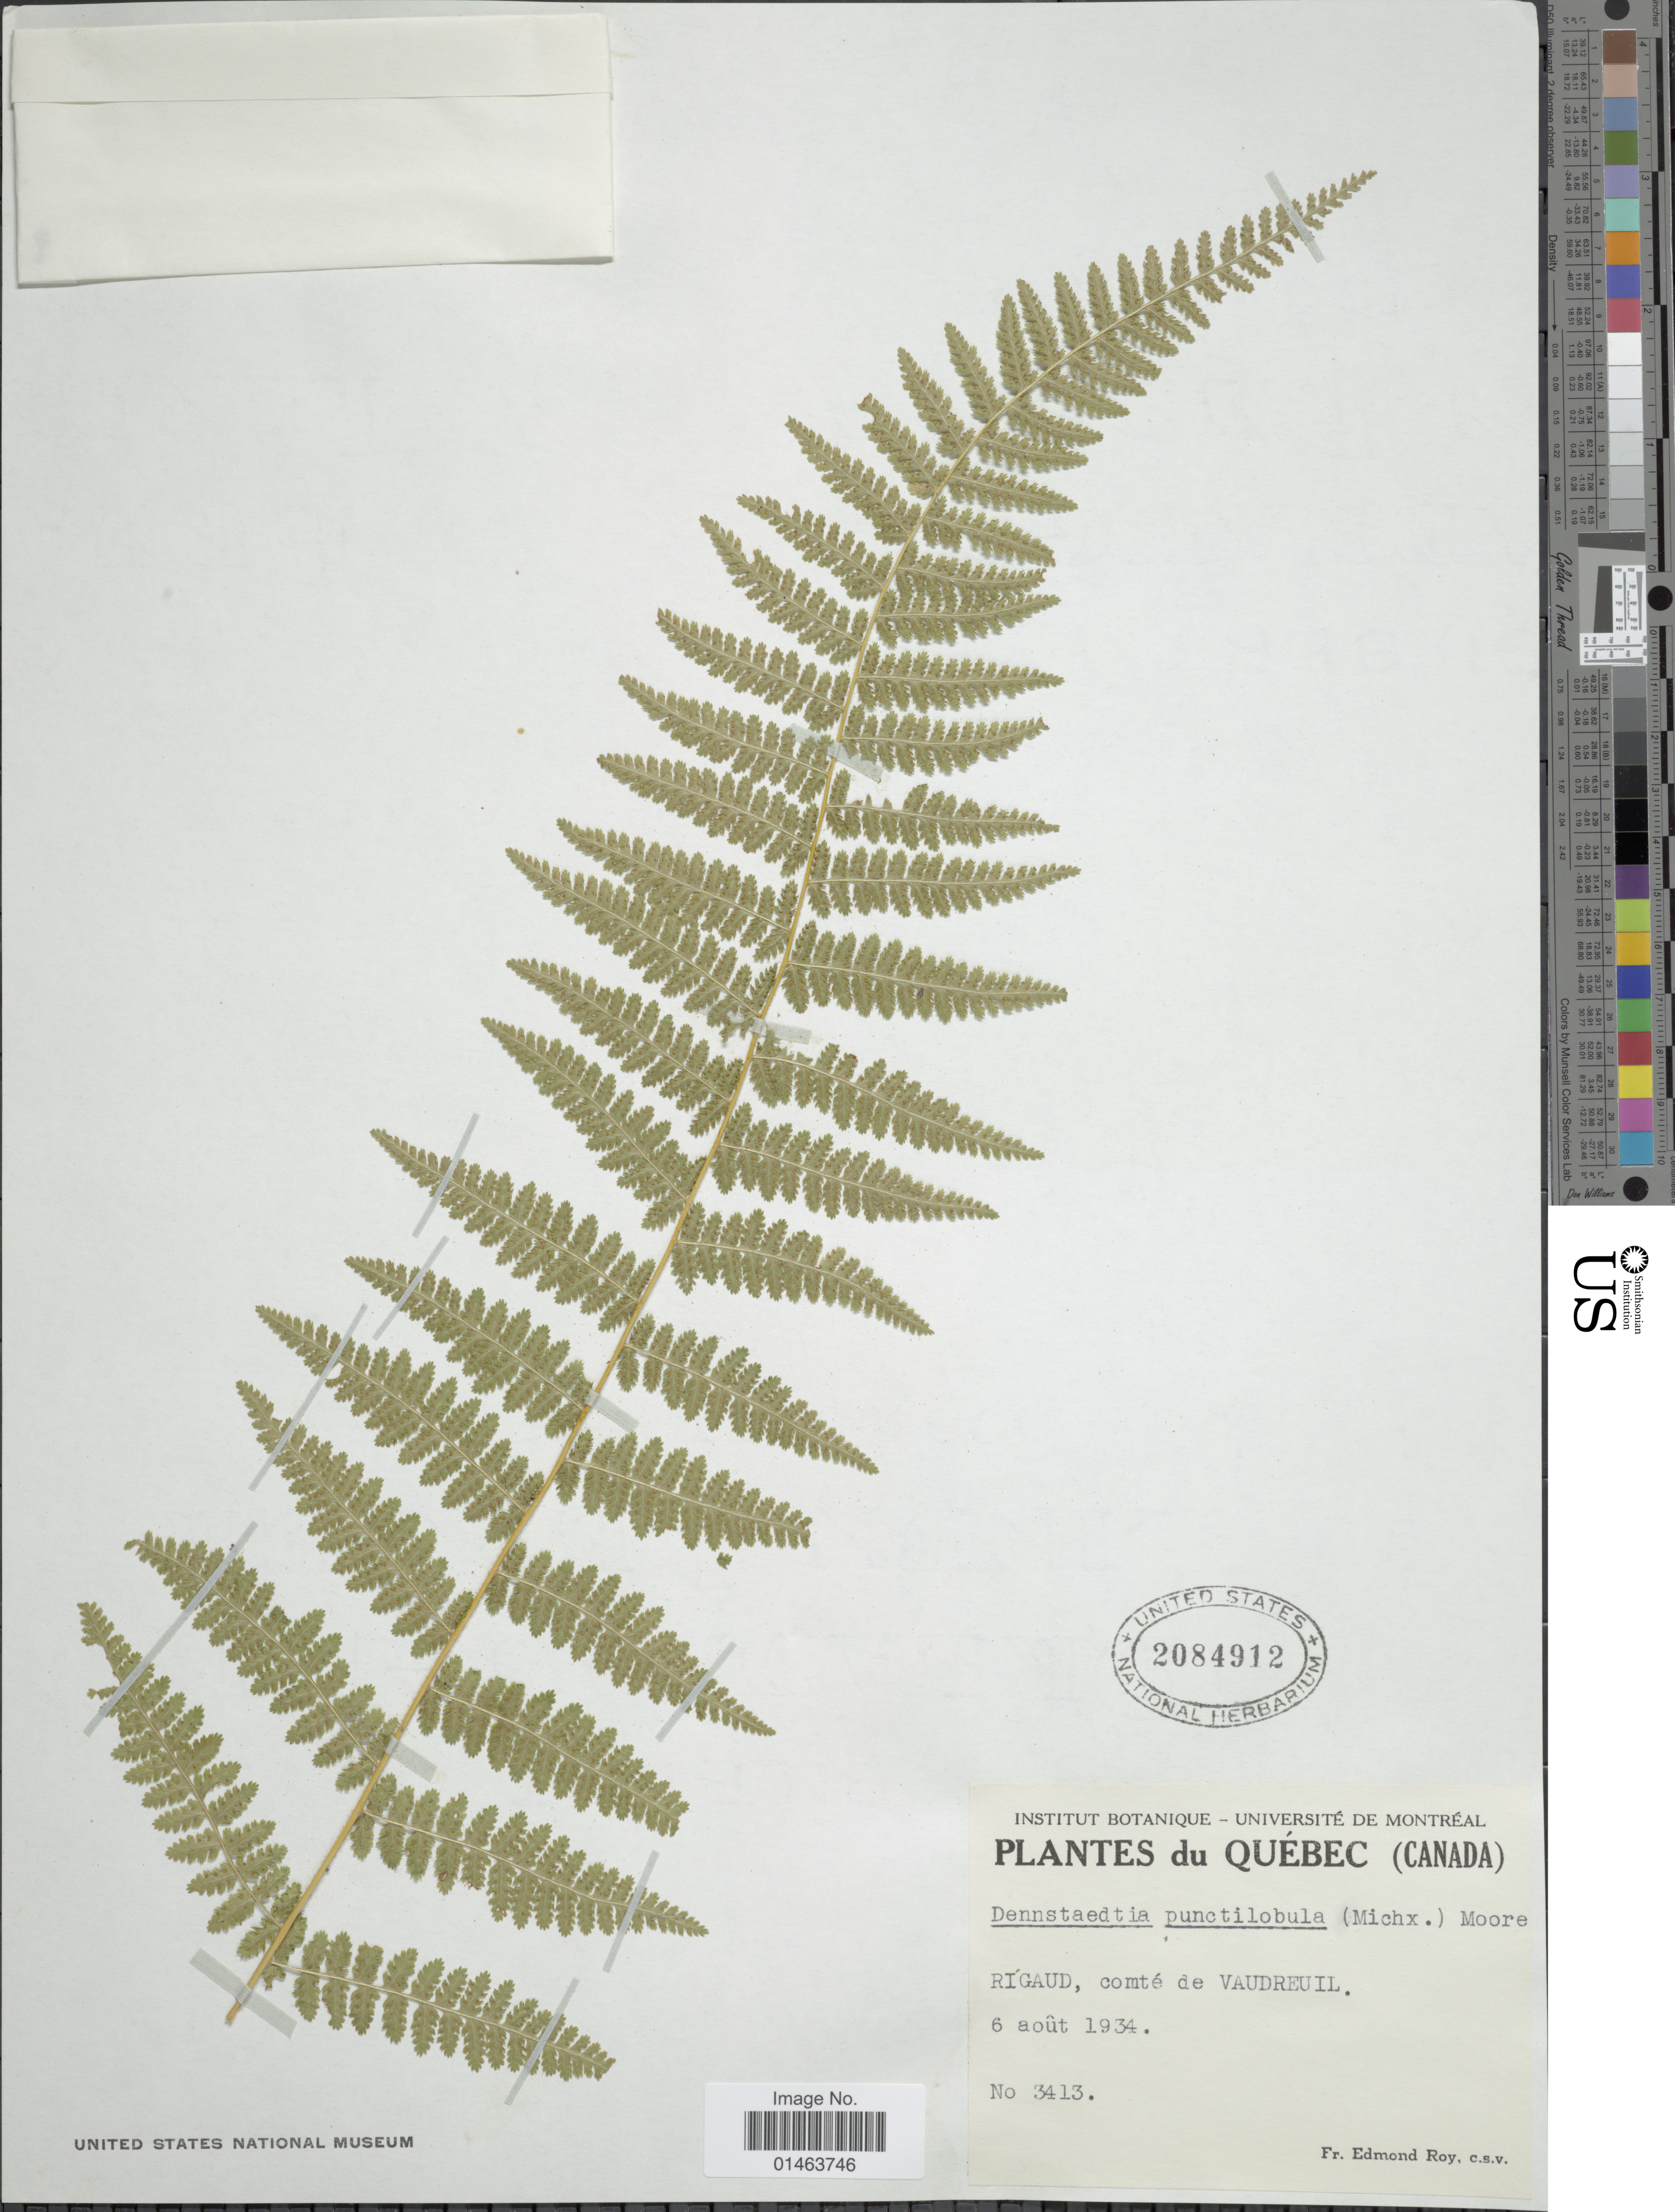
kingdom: Plantae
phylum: Tracheophyta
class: Polypodiopsida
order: Polypodiales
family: Dennstaedtiaceae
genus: Dennstaedtia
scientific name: Dennstaedtia punctilobula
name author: (Michx.) T. Moore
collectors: E. Roy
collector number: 3413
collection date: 1934-08-06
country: Canada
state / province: Quebec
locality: Rigaud, comte de Vaudreuil.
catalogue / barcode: US 2084912